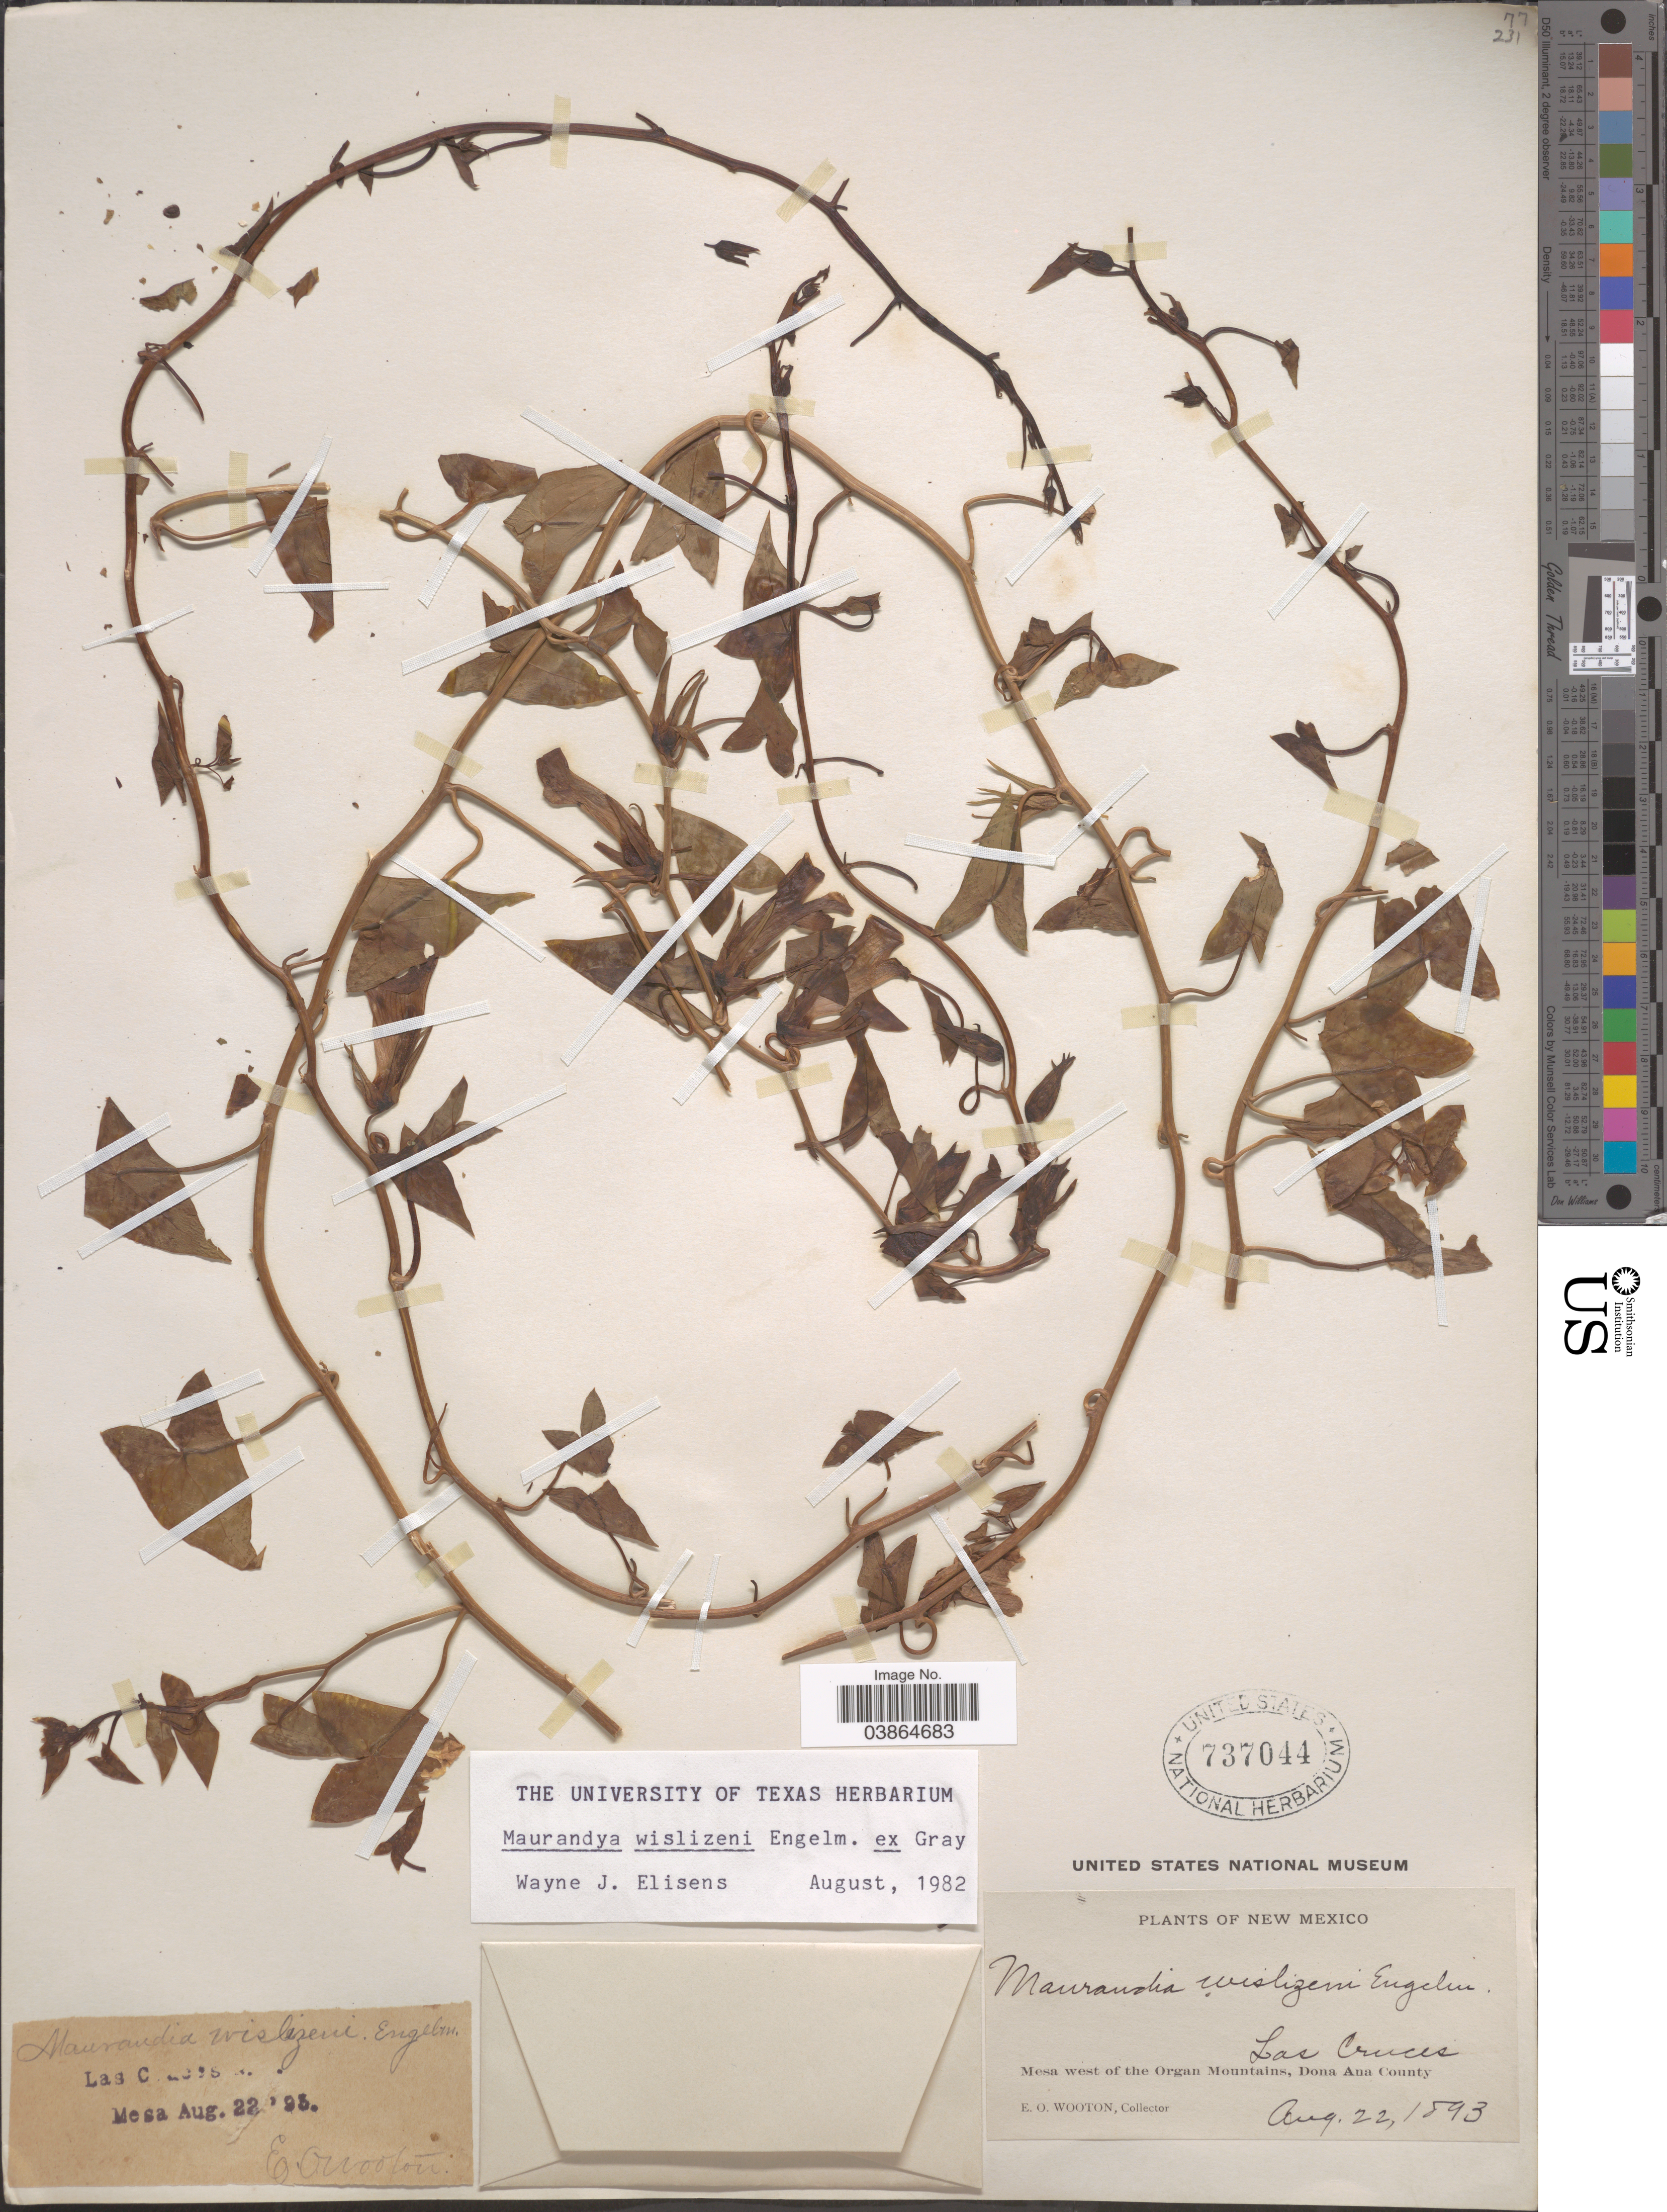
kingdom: Plantae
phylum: Tracheophyta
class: Magnoliopsida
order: Lamiales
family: Plantaginaceae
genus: Maurandya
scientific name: Maurandya wislizeni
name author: Engelm. ex A. Gray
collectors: E. O. Wooton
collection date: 1893-08-22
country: United States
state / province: New Mexico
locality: Mesa west of the Organ Mountains, Dona Ana County. Las Cruces.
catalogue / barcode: US 737044